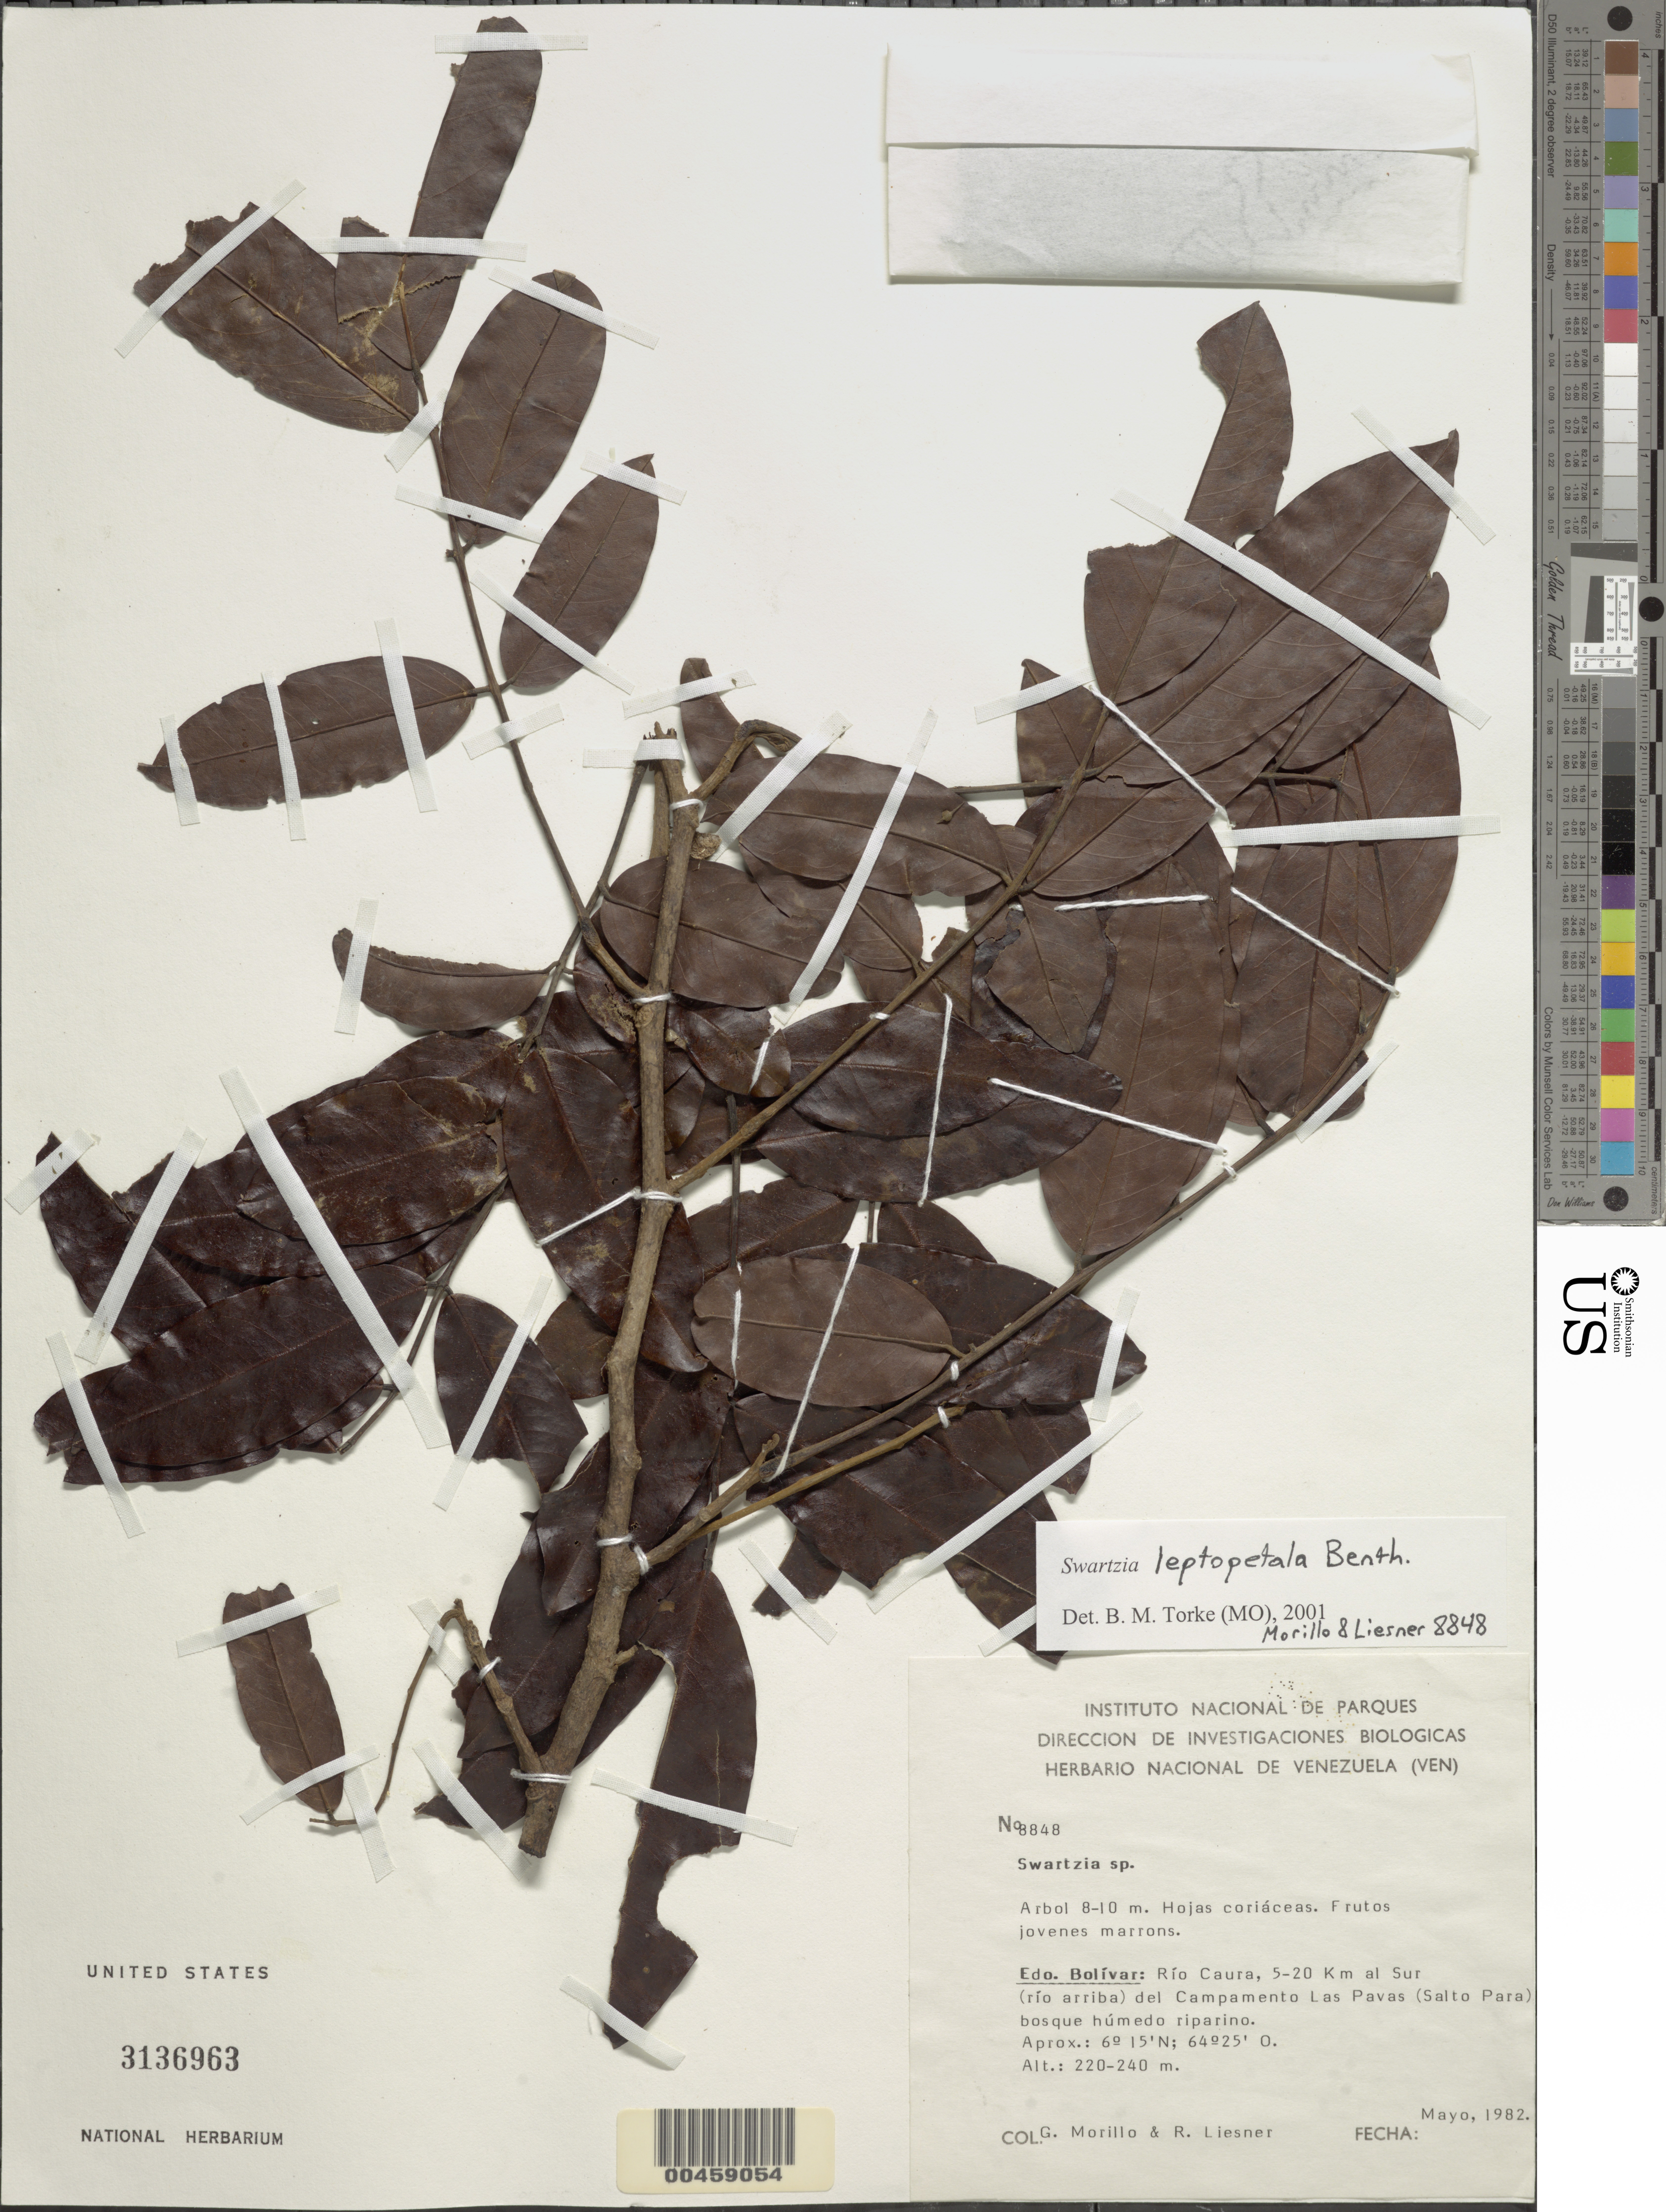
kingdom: Plantae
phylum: Tracheophyta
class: Magnoliopsida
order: Fabales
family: Fabaceae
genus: Swartzia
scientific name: Swartzia leptopetala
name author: Benth.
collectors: G. N. Morillo & R. L. Liesner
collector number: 8848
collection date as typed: May 1982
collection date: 1982-05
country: Venezuela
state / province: Bolivar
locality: Rio caura, 5 - 20 km al s (rio arriba) del campamento las pavas (salto para)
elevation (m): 220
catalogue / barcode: US 3136963